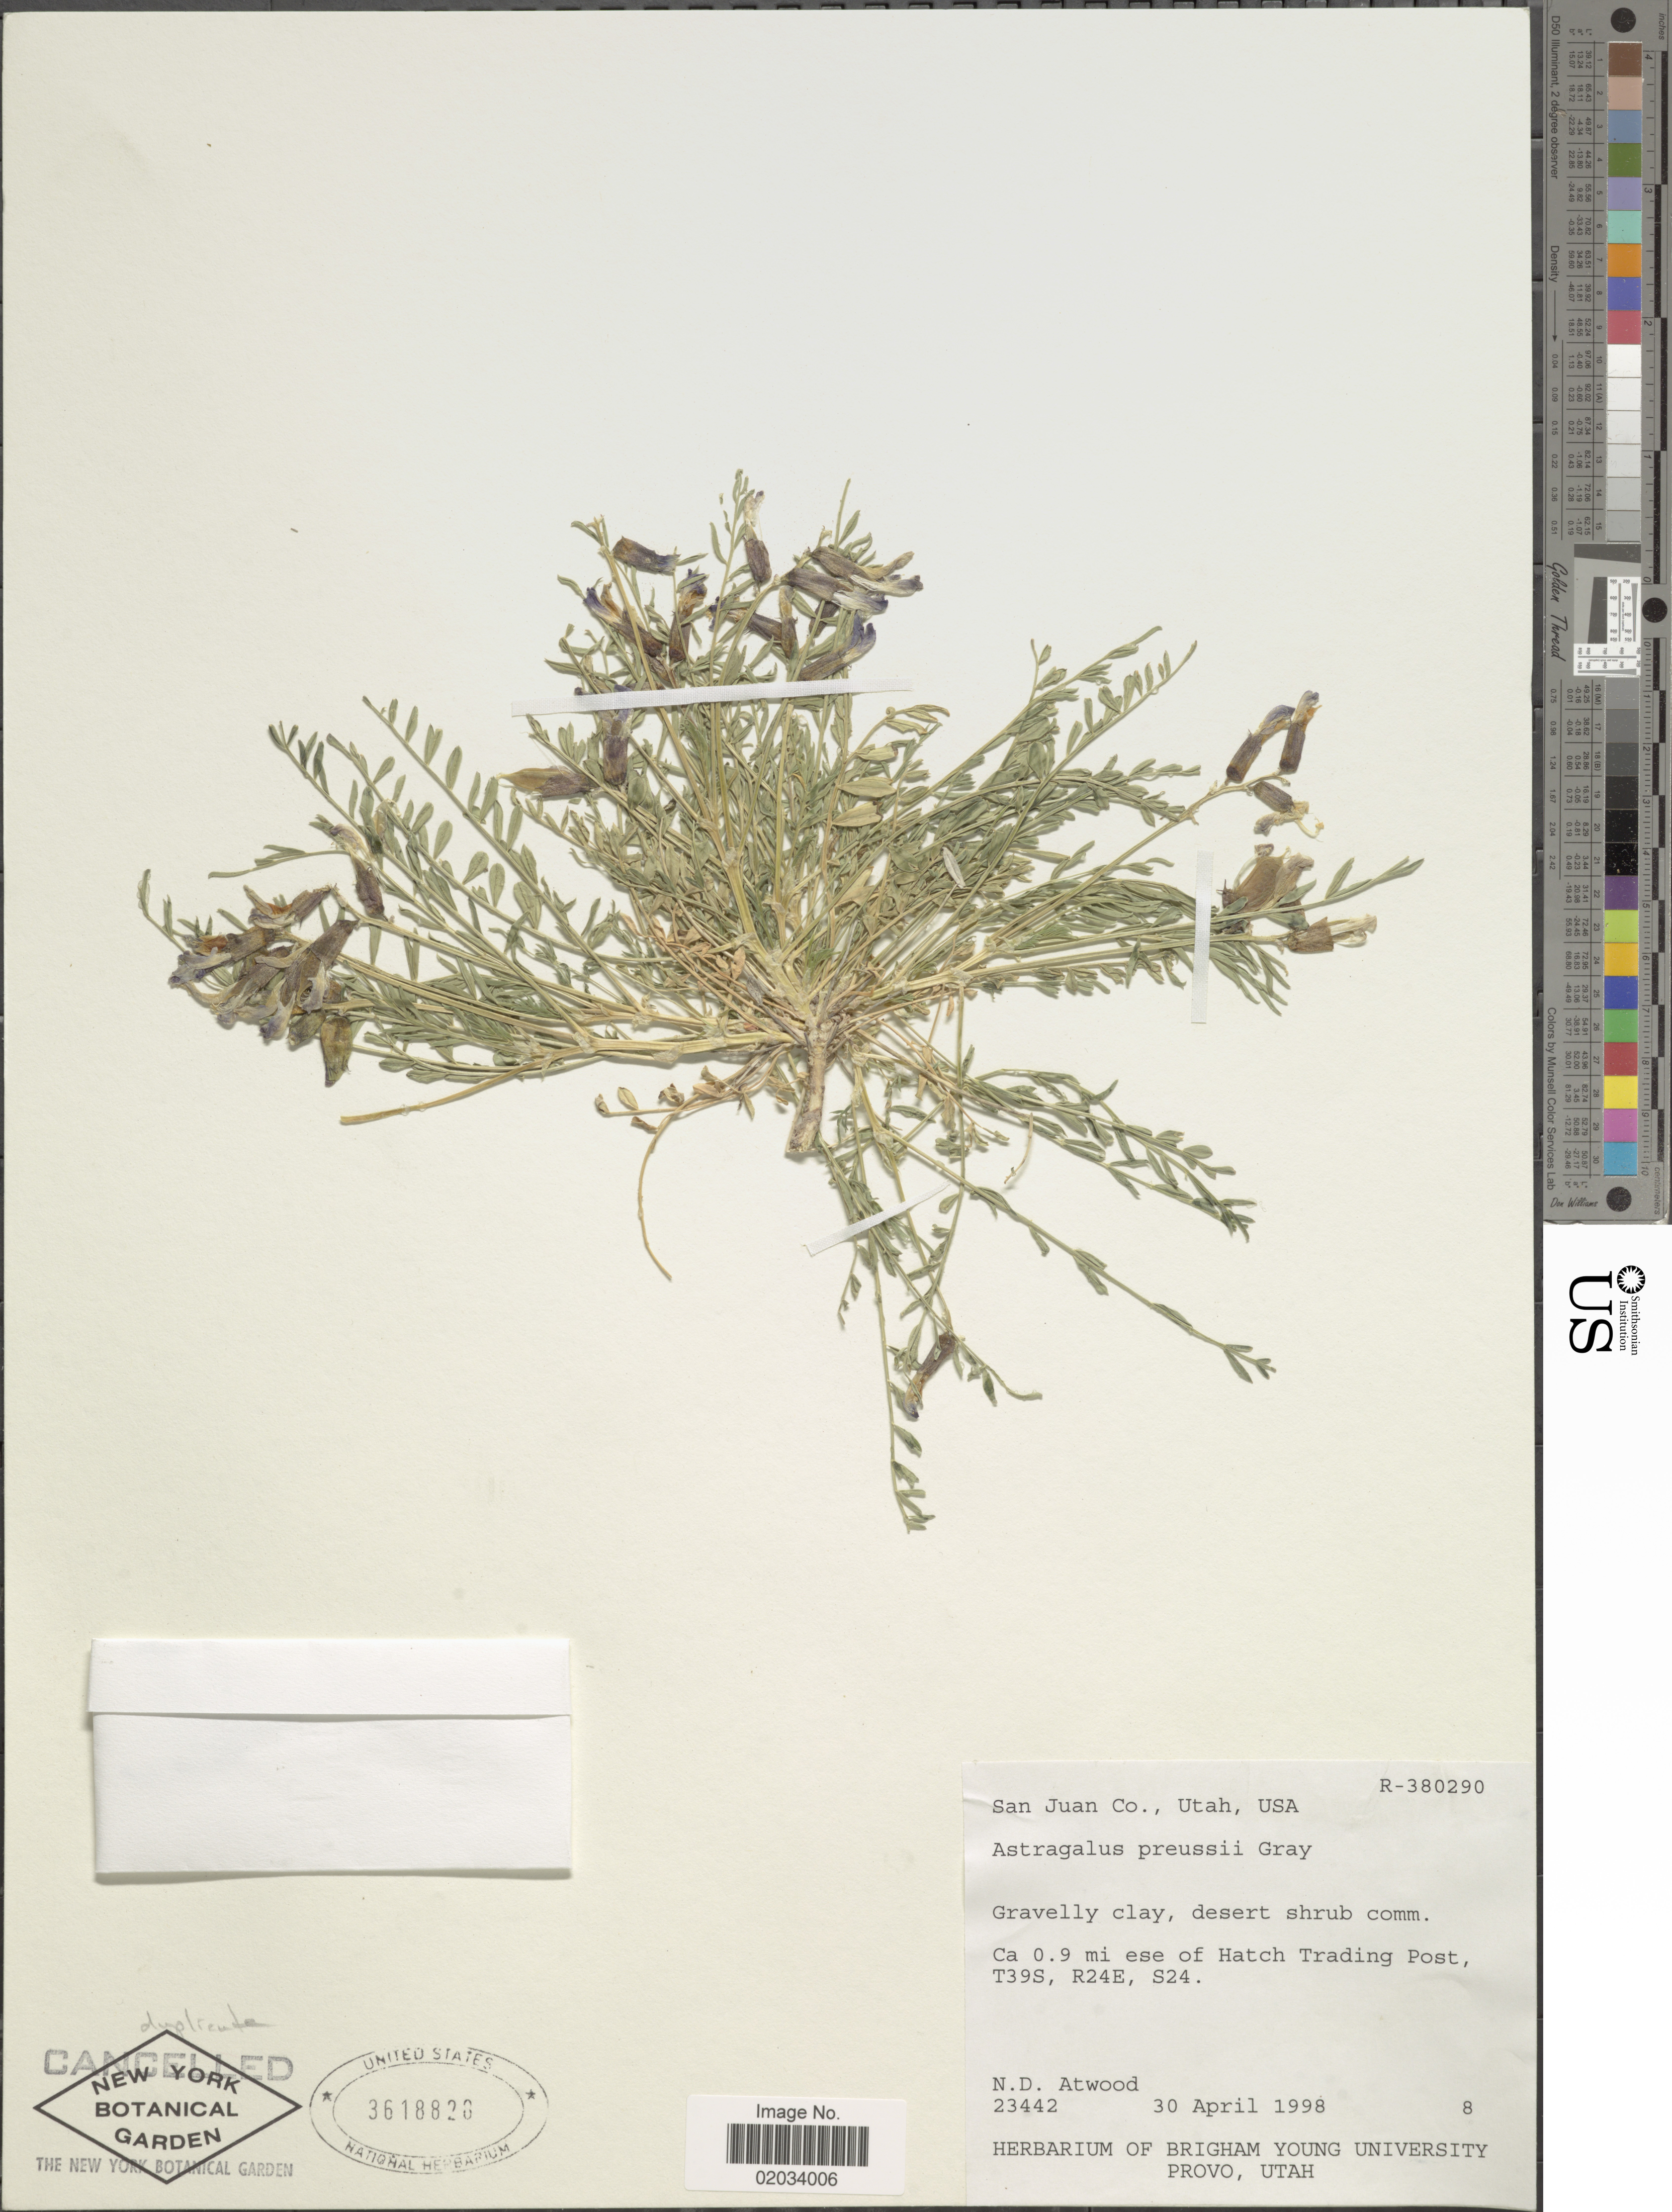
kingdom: Plantae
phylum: Tracheophyta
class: Magnoliopsida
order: Fabales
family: Fabaceae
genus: Astragalus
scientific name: Astragalus preussii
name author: A. Gray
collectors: N. Atwood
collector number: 23442/R-380290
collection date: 1998-04-30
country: United States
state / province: Utah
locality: San Juan County. Ca. 0.9 mi ese of Hatch Trading Post, T39S, R24E, S24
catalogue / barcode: US 3618820